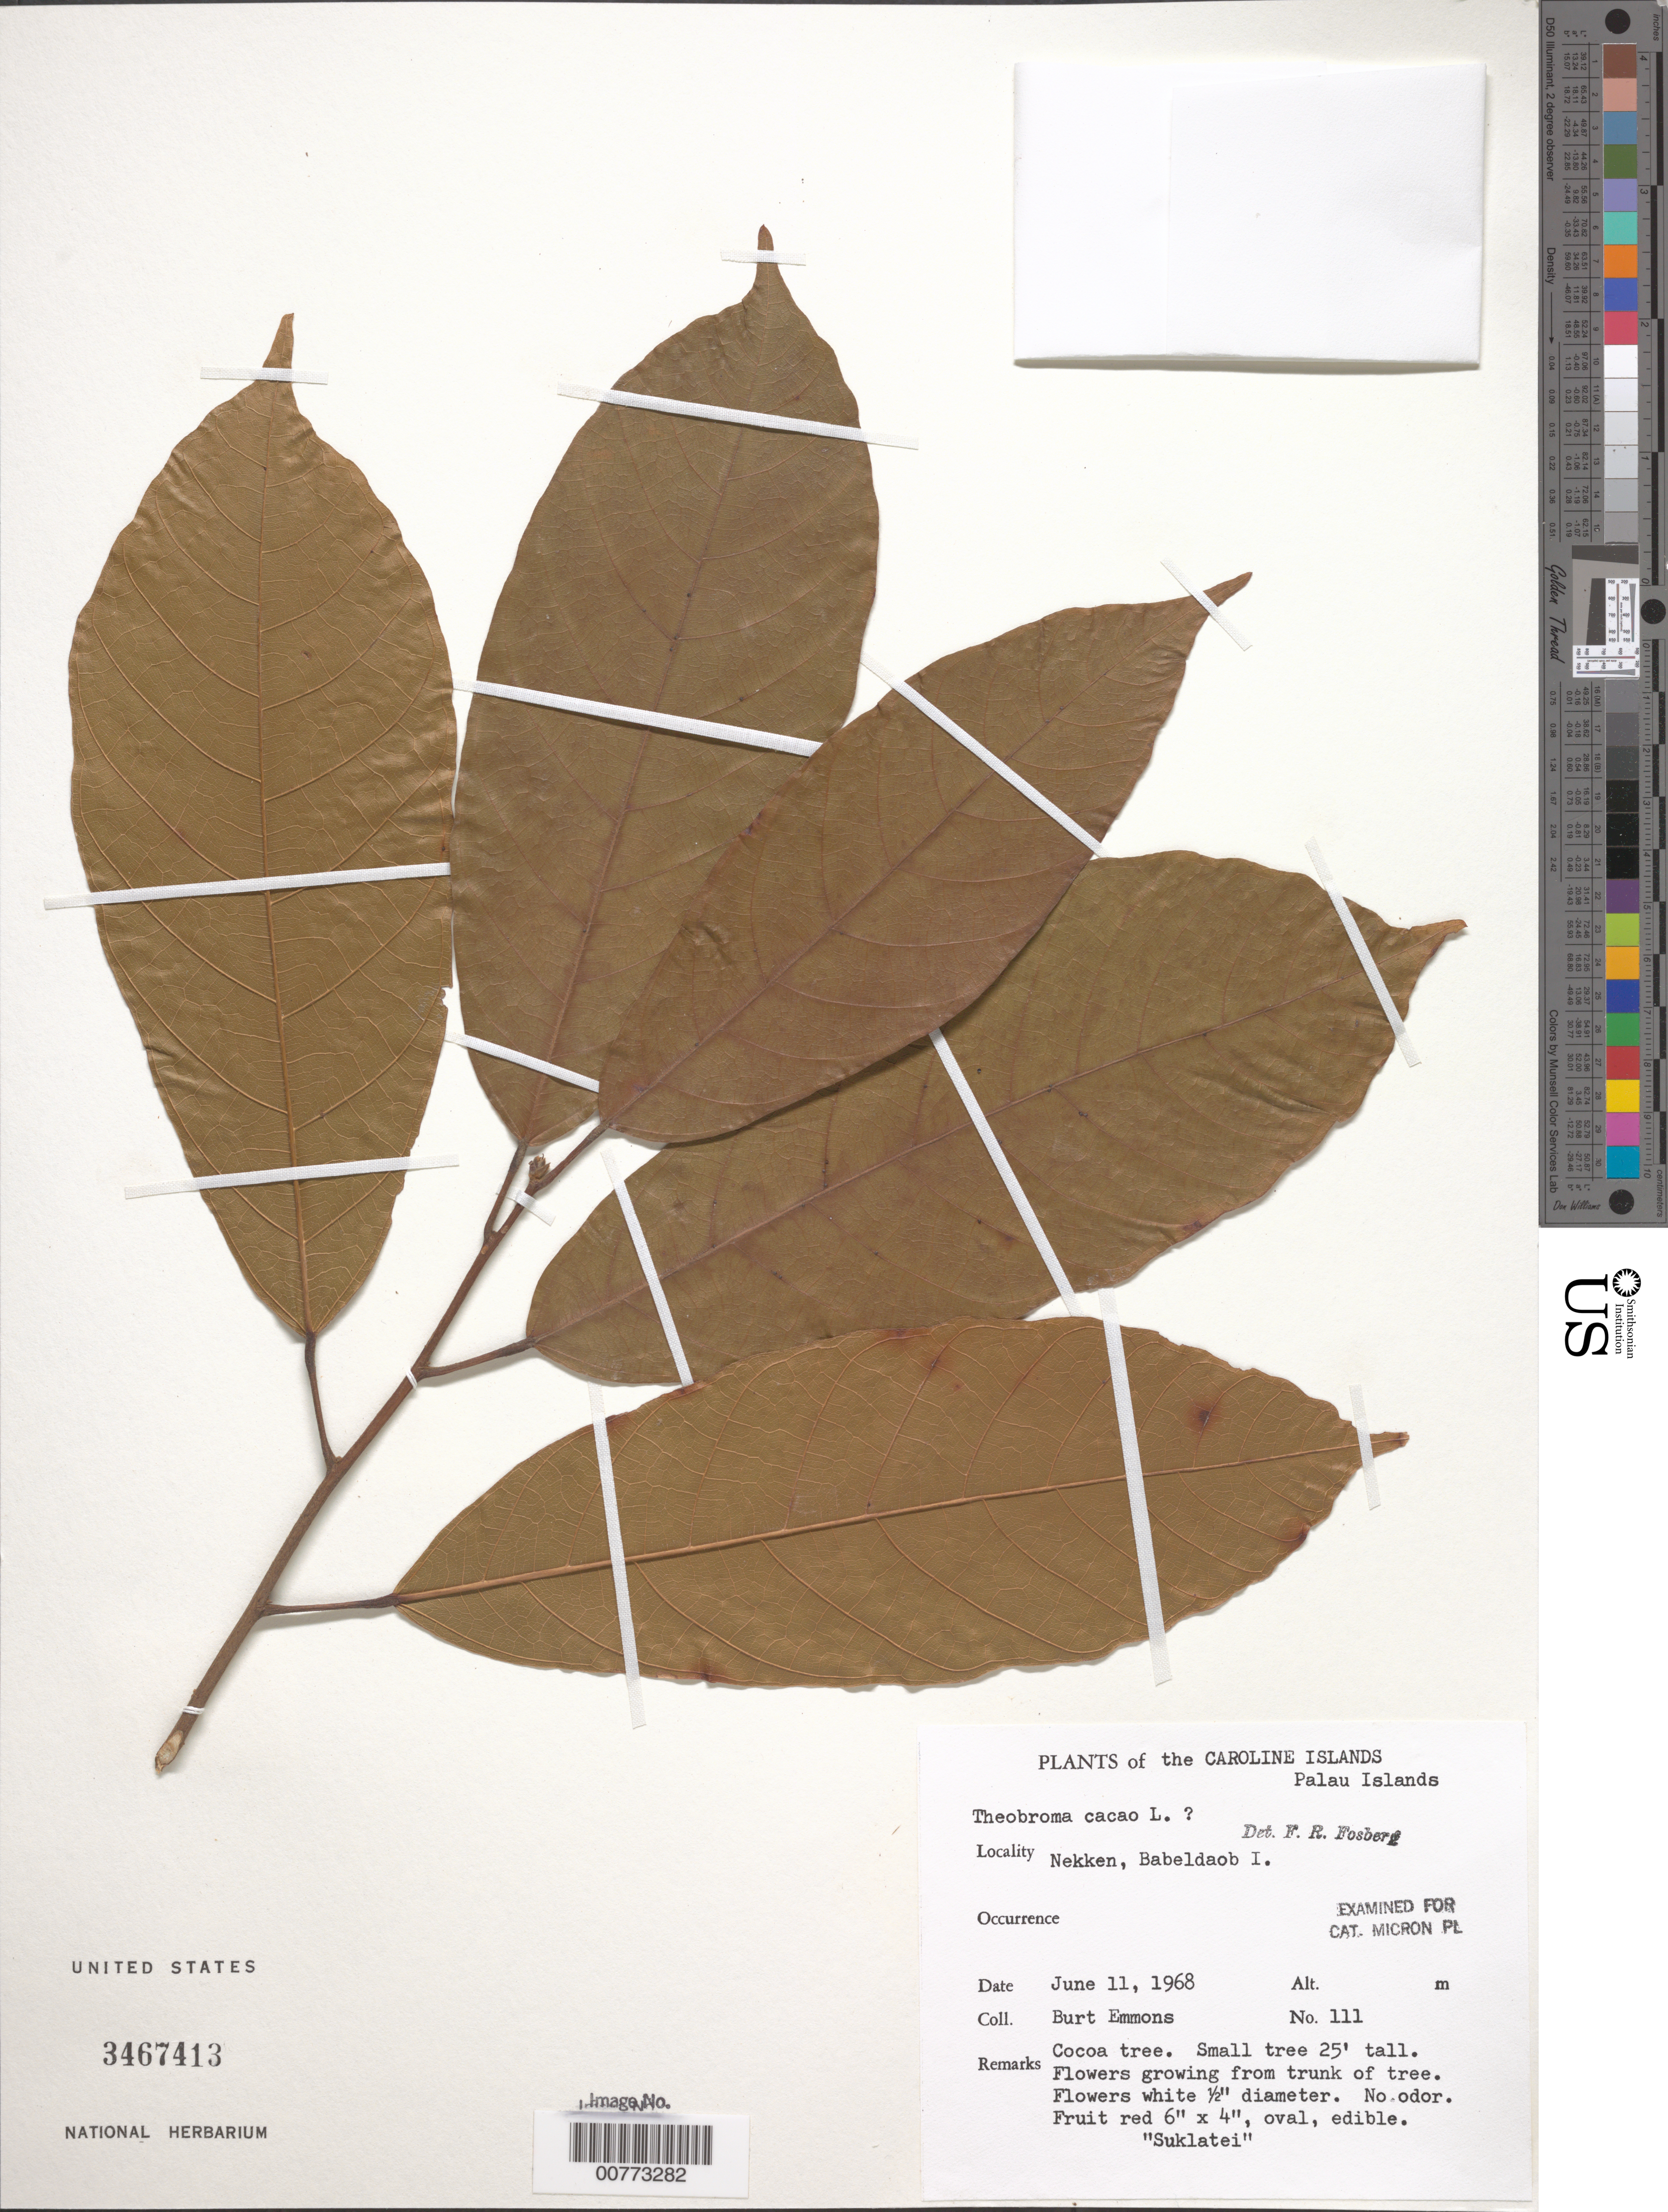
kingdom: Plantae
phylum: Tracheophyta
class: Magnoliopsida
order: Malvales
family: Malvaceae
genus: Theobroma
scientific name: Theobroma cacao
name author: L.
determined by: Fosberg, F. R.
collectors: B. Emmons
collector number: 111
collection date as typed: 11 Jun 1968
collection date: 1968-06-11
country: Palau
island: Babeldaob [Babelthuap]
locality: Nekken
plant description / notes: Common name: Suklatei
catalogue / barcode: US 3467413